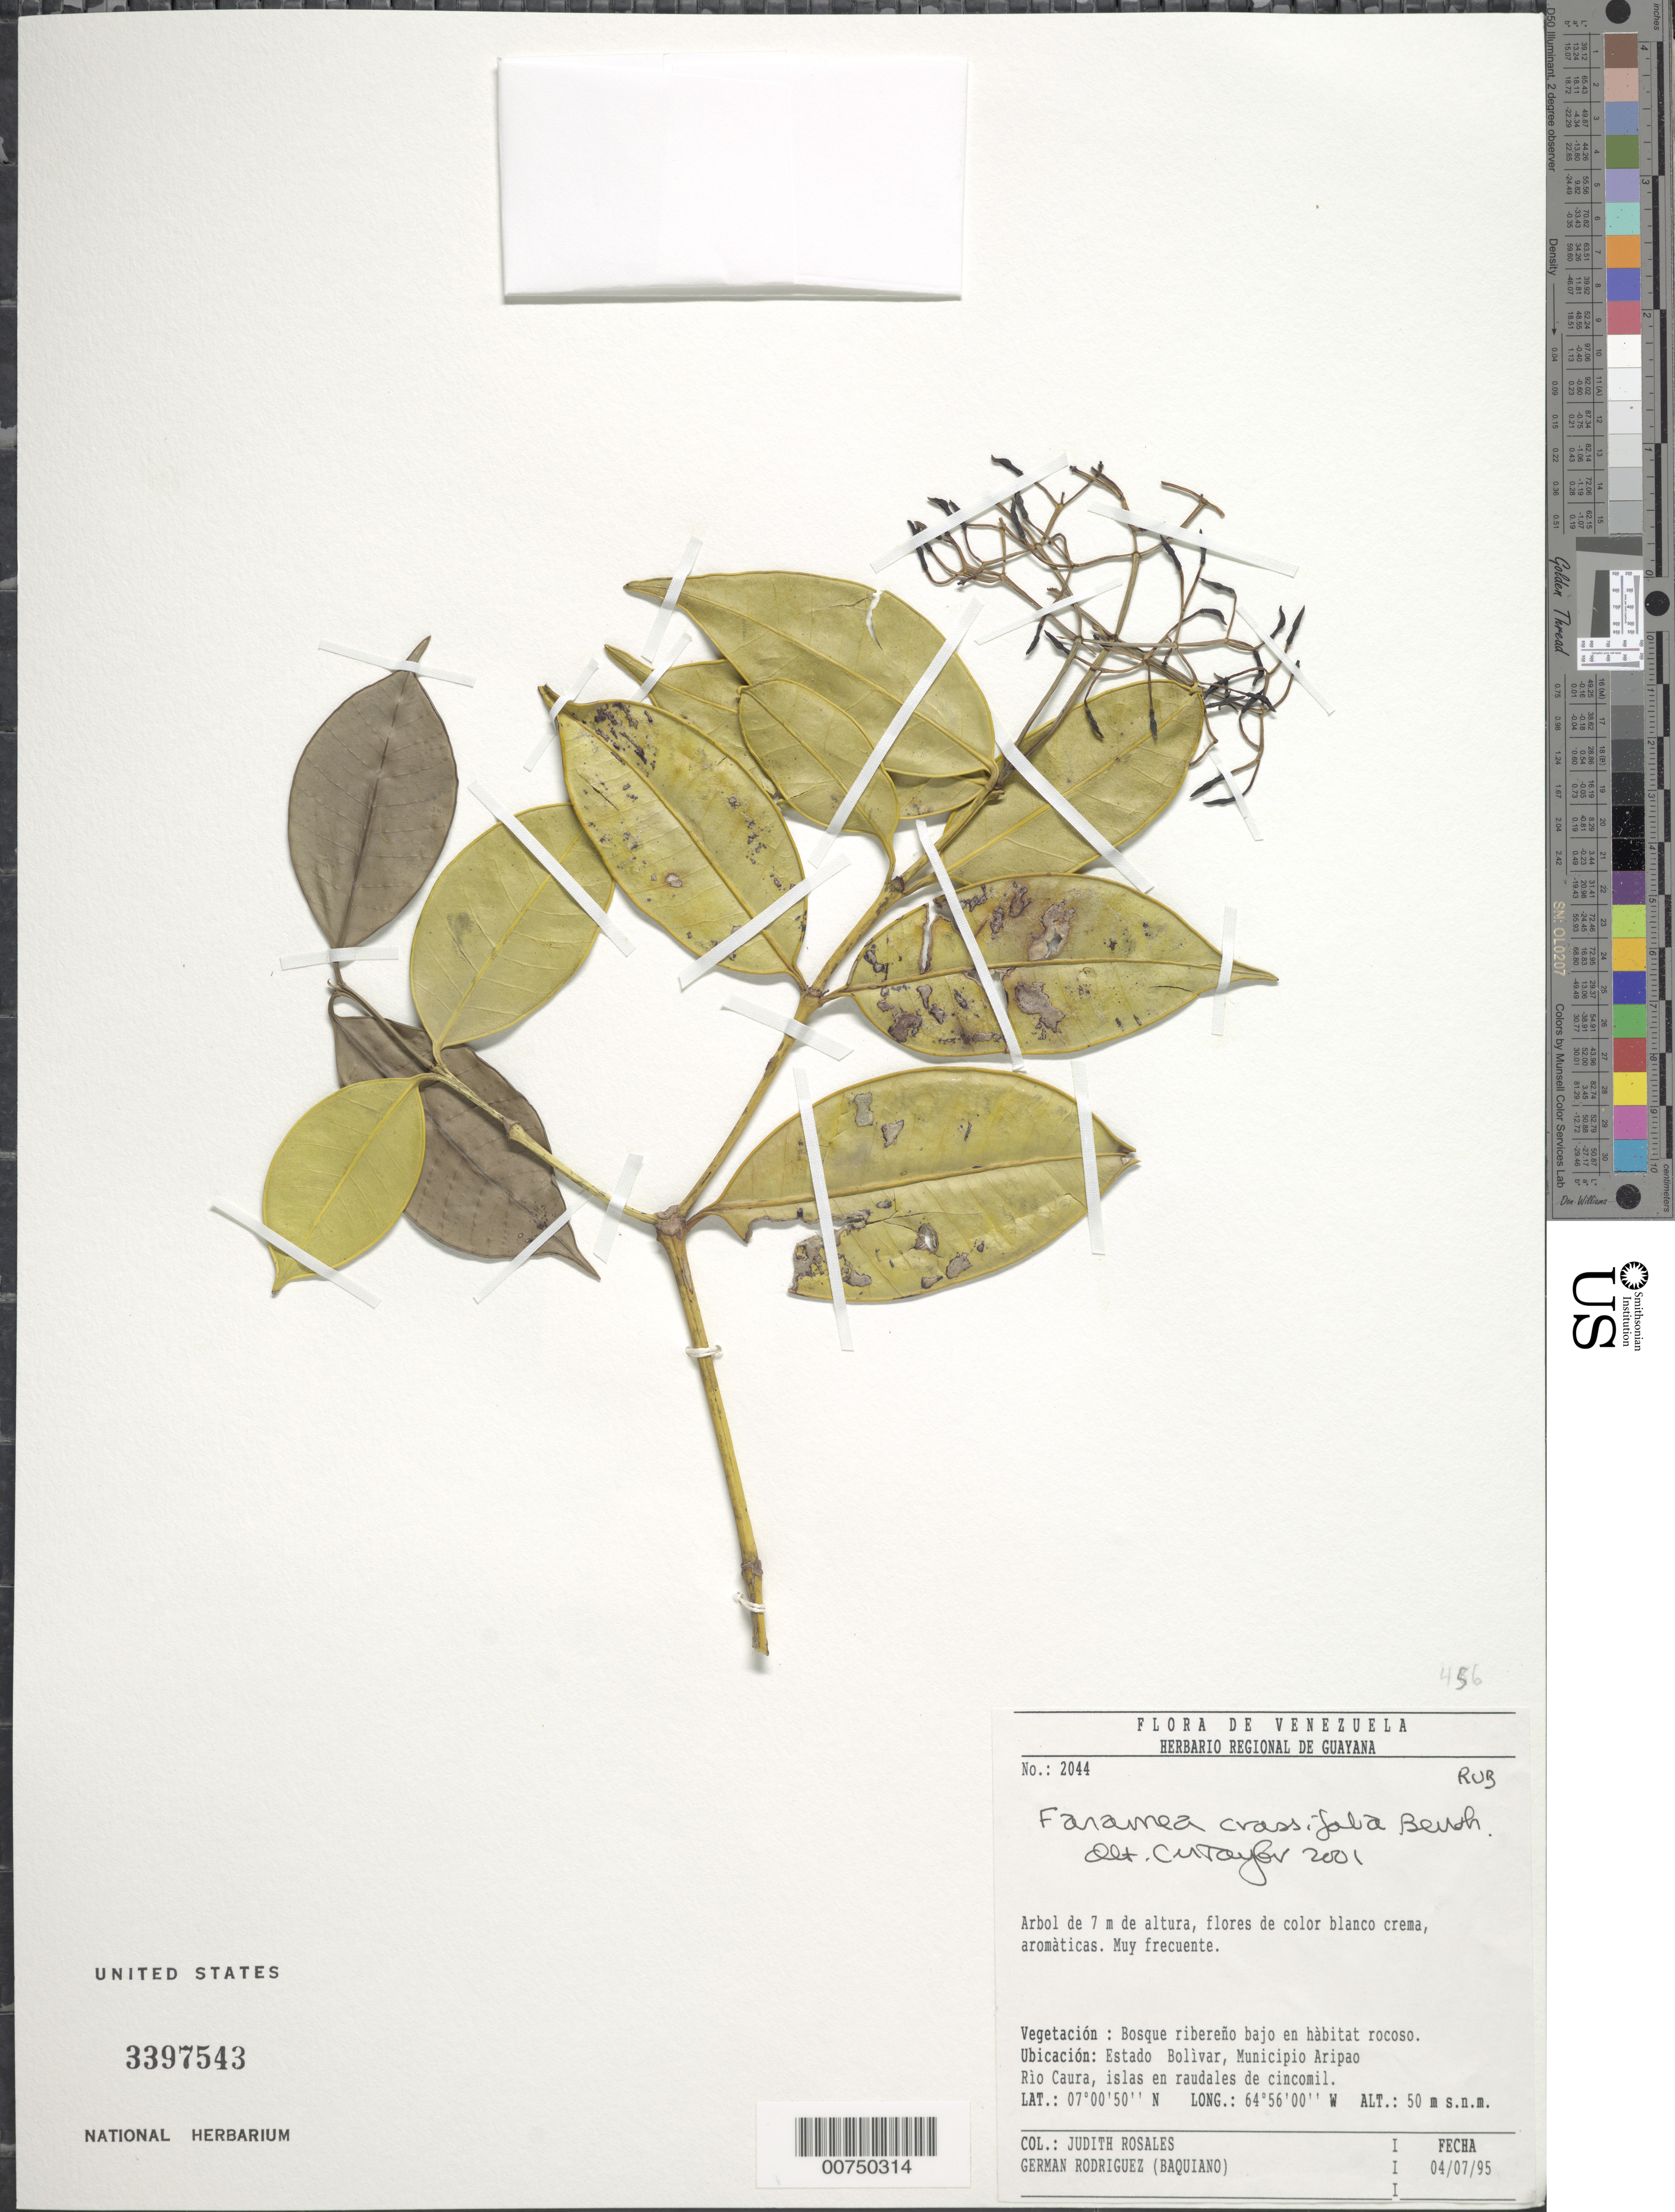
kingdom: Plantae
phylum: Tracheophyta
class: Magnoliopsida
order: Gentianales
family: Rubiaceae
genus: Faramea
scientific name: Faramea crassifolia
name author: Benth.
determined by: Taylor, Charlotte M.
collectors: J. Rosales & G. Rodriguez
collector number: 2044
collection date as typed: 4-Jul-95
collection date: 1995-07-04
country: Venezuela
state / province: Bolívar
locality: Mun. Aripao, Río Caura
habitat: Islas en raudales de cincomil; bosque ribereno bajo en habitat rocoso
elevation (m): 50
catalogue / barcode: US 3397543